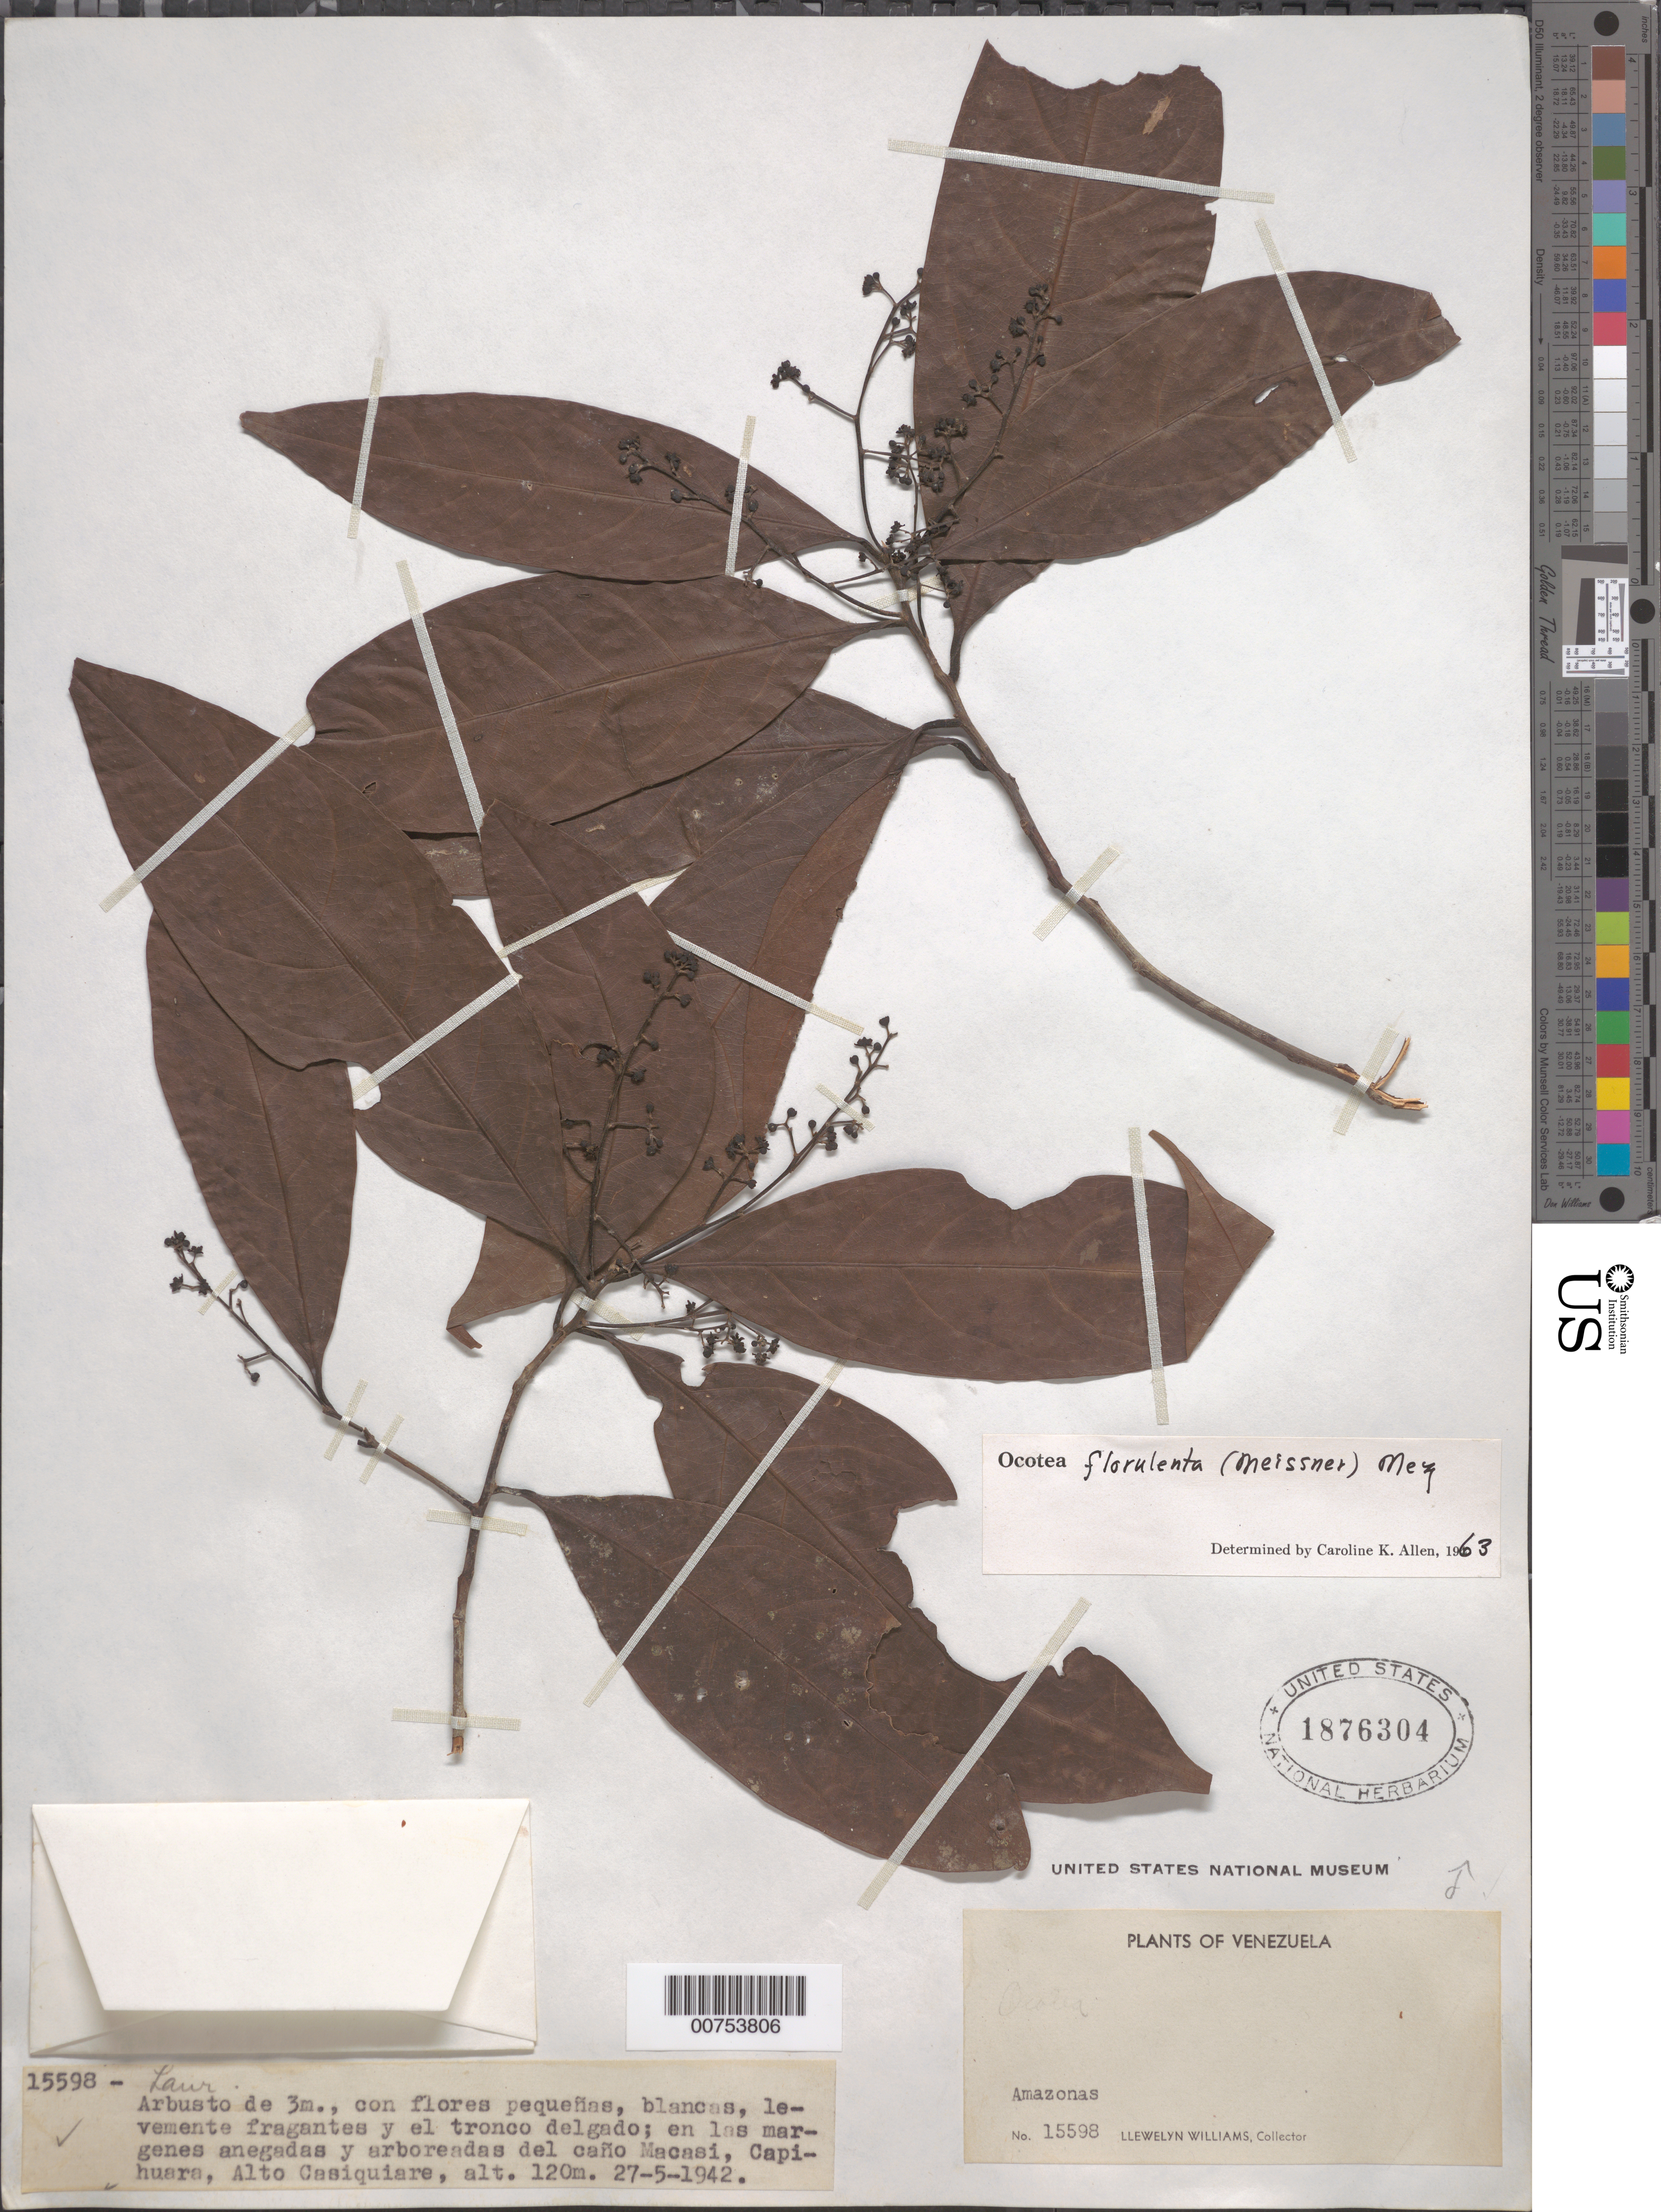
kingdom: Plantae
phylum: Tracheophyta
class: Magnoliopsida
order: Laurales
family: Lauraceae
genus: Ocotea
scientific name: Ocotea florulenta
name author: (Hieron.) Mez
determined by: Allen, C. K.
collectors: Ll. Williams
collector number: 15598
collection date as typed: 27-May-42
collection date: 1942-05-27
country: Venezuela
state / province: Amazonas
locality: Caño Macasí, Capihuara, Alto Casiquiare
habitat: Margenes arboreadas, anegadas del cano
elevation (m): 120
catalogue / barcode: US 1876304